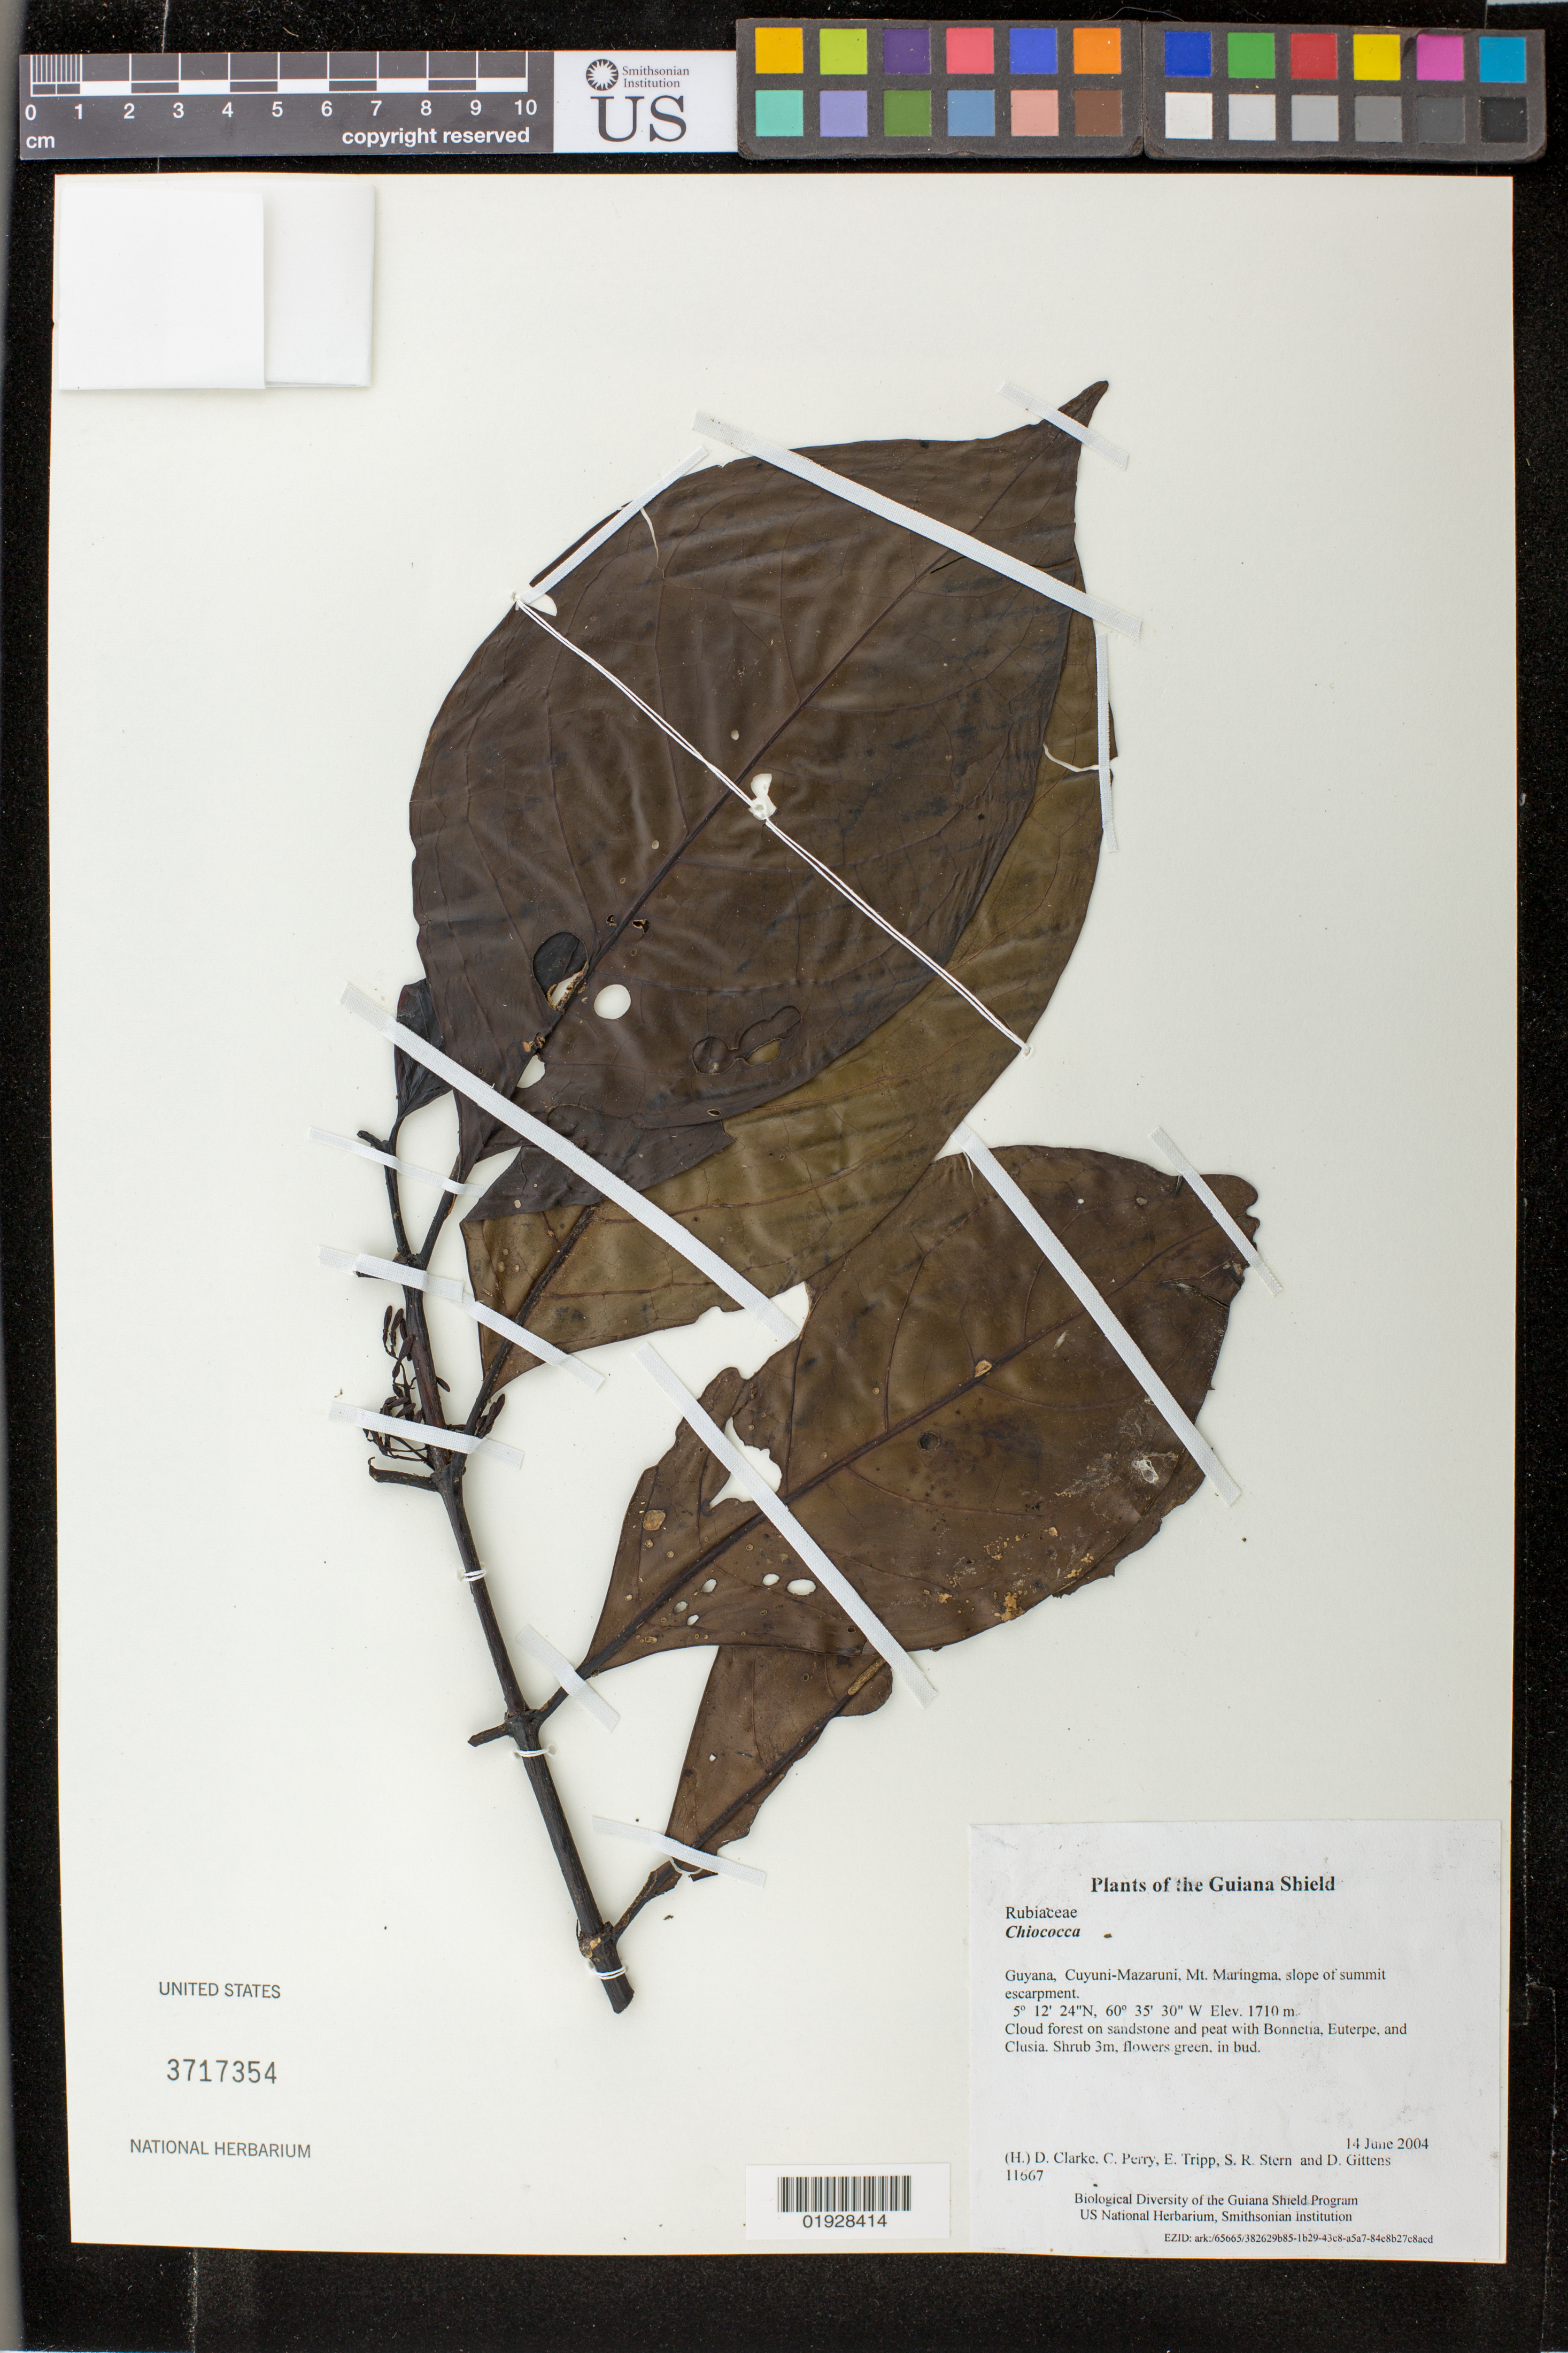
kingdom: Plantae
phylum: Tracheophyta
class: Magnoliopsida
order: Gentianales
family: Rubiaceae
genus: Chiococca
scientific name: Chiococca sp.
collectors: H. D. Clarke, C. Perry, E. Tripp, S. R. Stern & D. Gittens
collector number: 11667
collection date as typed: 14 June 2004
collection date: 2004-06-14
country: Guyana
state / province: Cuyuni-Mazaruni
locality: Mt. Maringma, slope of summit escarpment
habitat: Cloud forest on sandstone and peat with Bonnetia, Euterpe, and Clusia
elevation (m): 1710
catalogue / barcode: US 3717354